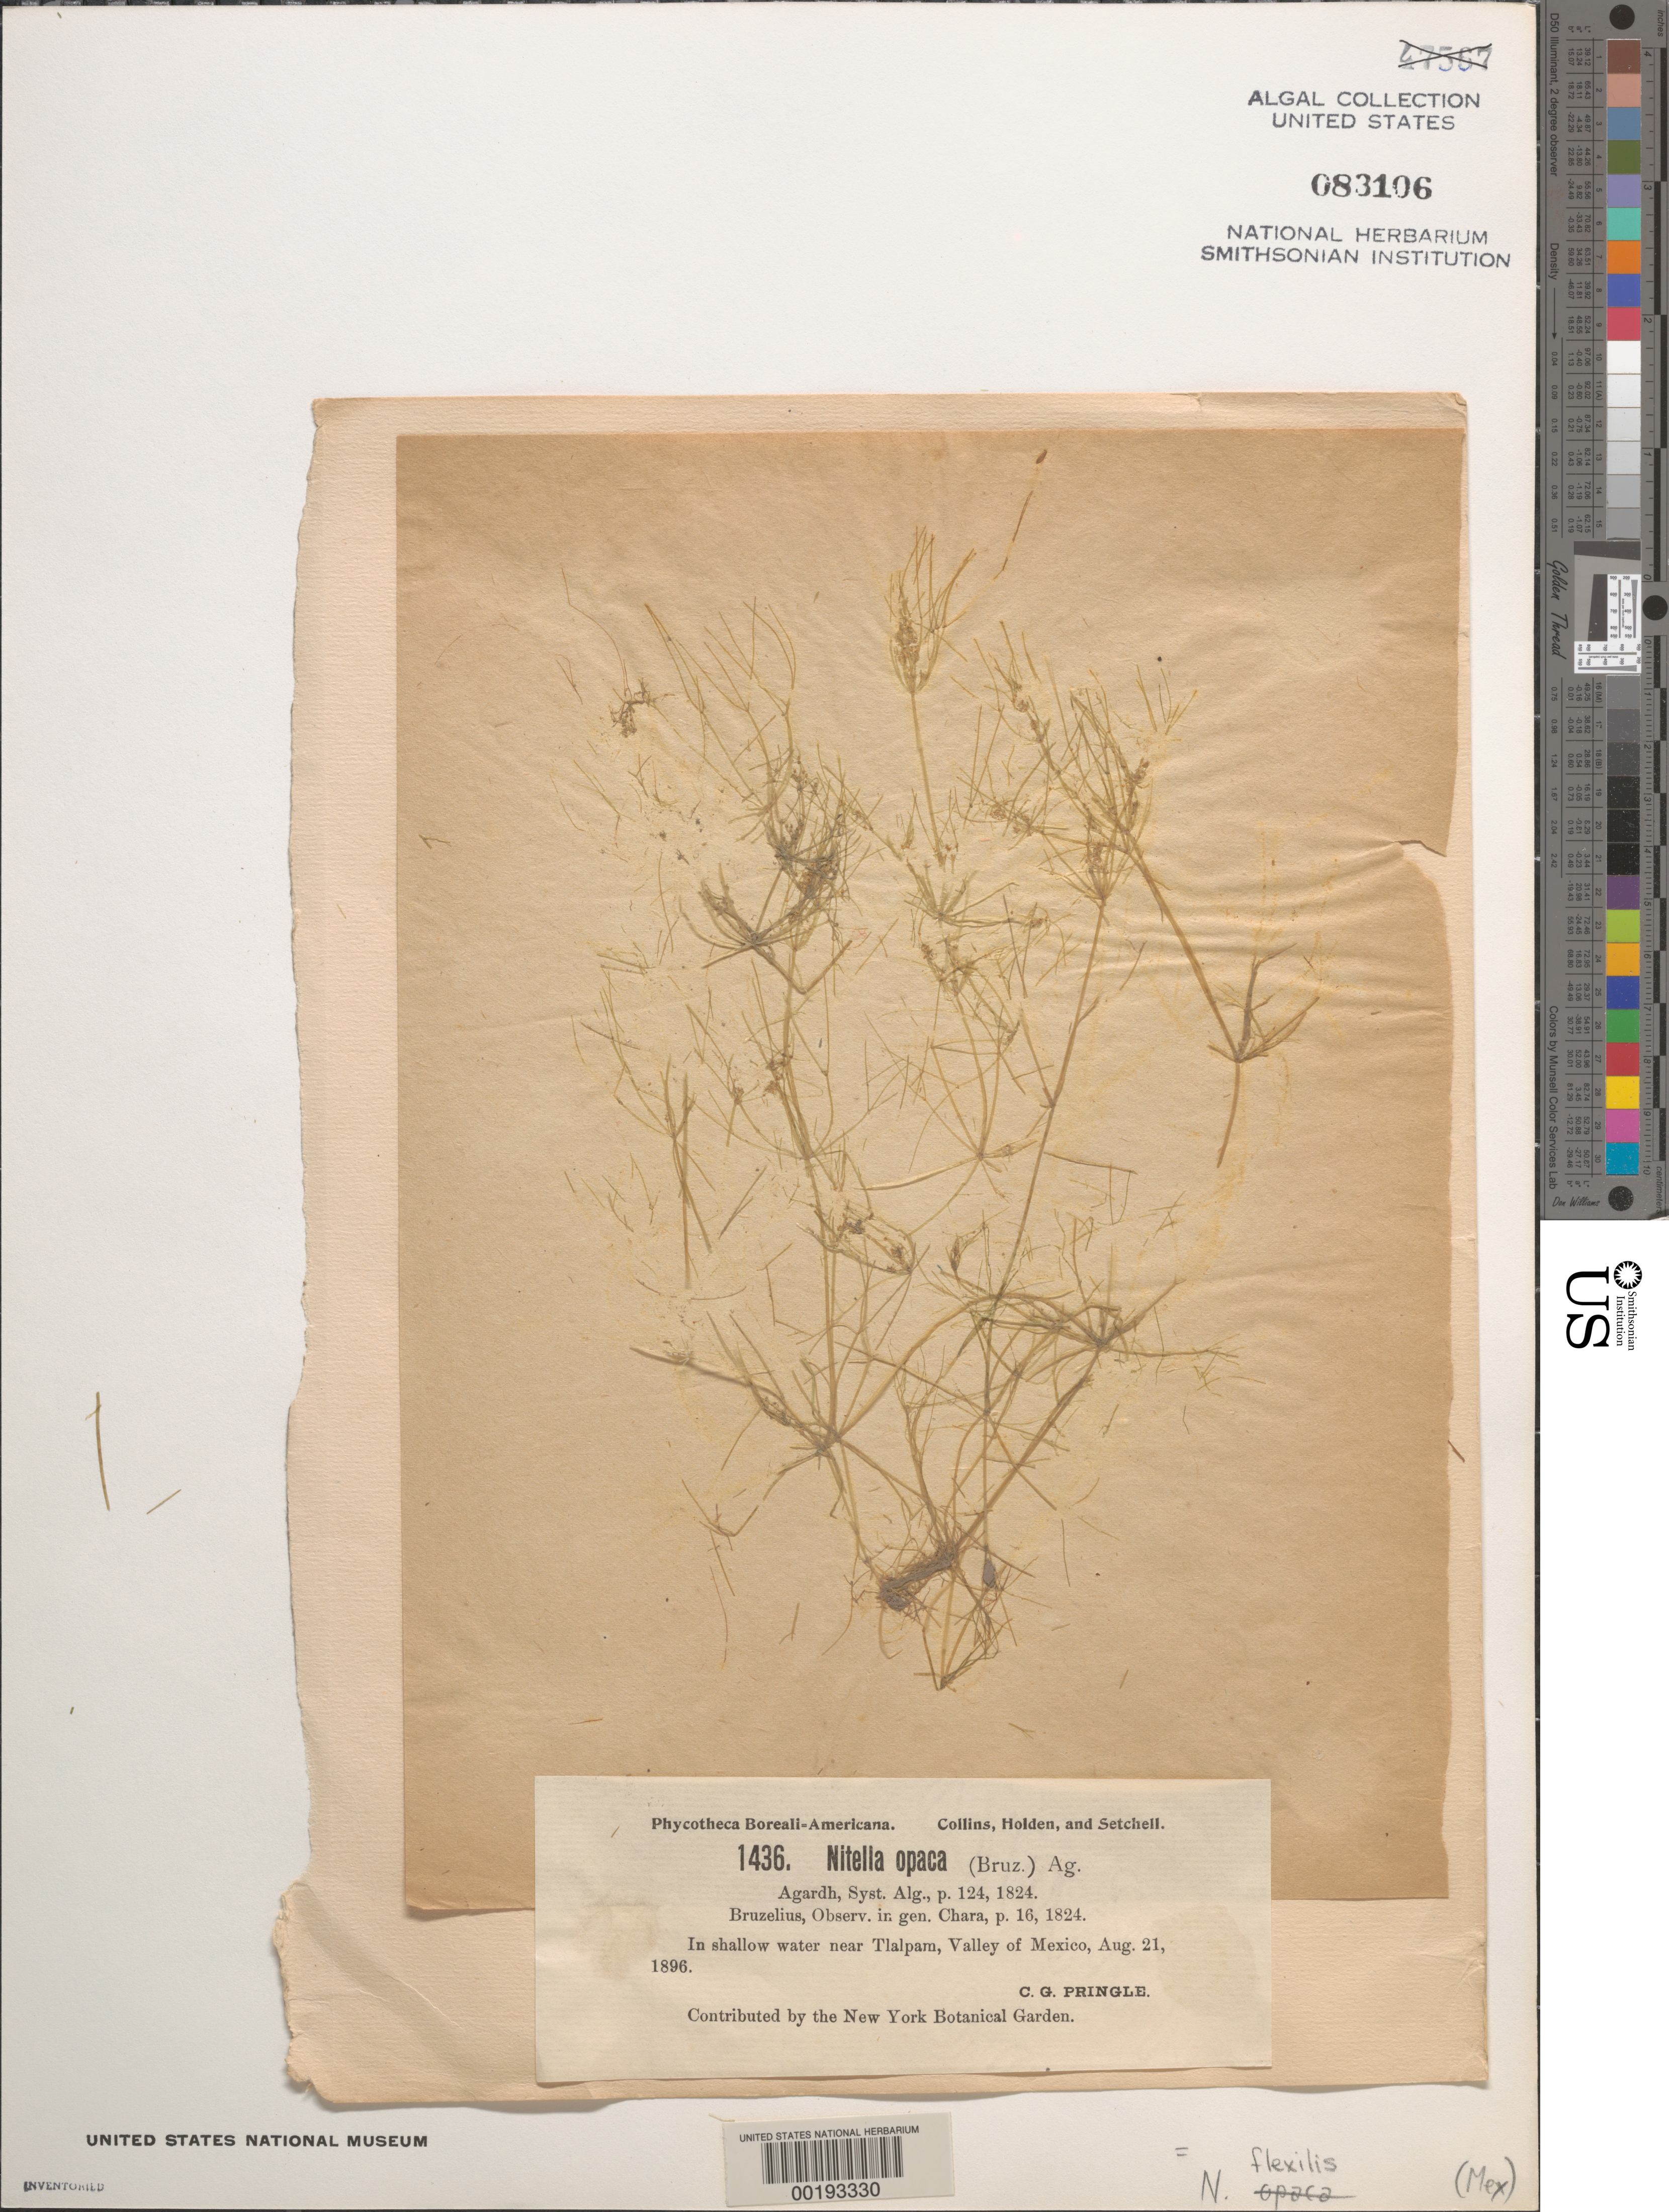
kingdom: Plantae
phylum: Charophyta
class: Charophyceae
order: Charales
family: Characeae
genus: Nitella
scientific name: Nitella flexilis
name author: (L.) C. Agardh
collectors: C. G. Pringle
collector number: PB-A 1436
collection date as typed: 21 Aug 1896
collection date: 1896-08-21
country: Mexico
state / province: Distrito Federal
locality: Valley of Mexico, near Tlalpam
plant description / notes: Collins, Holden & Setchell, Phycotheca Boreali-Americana, as Nitella opaca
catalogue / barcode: US 83106